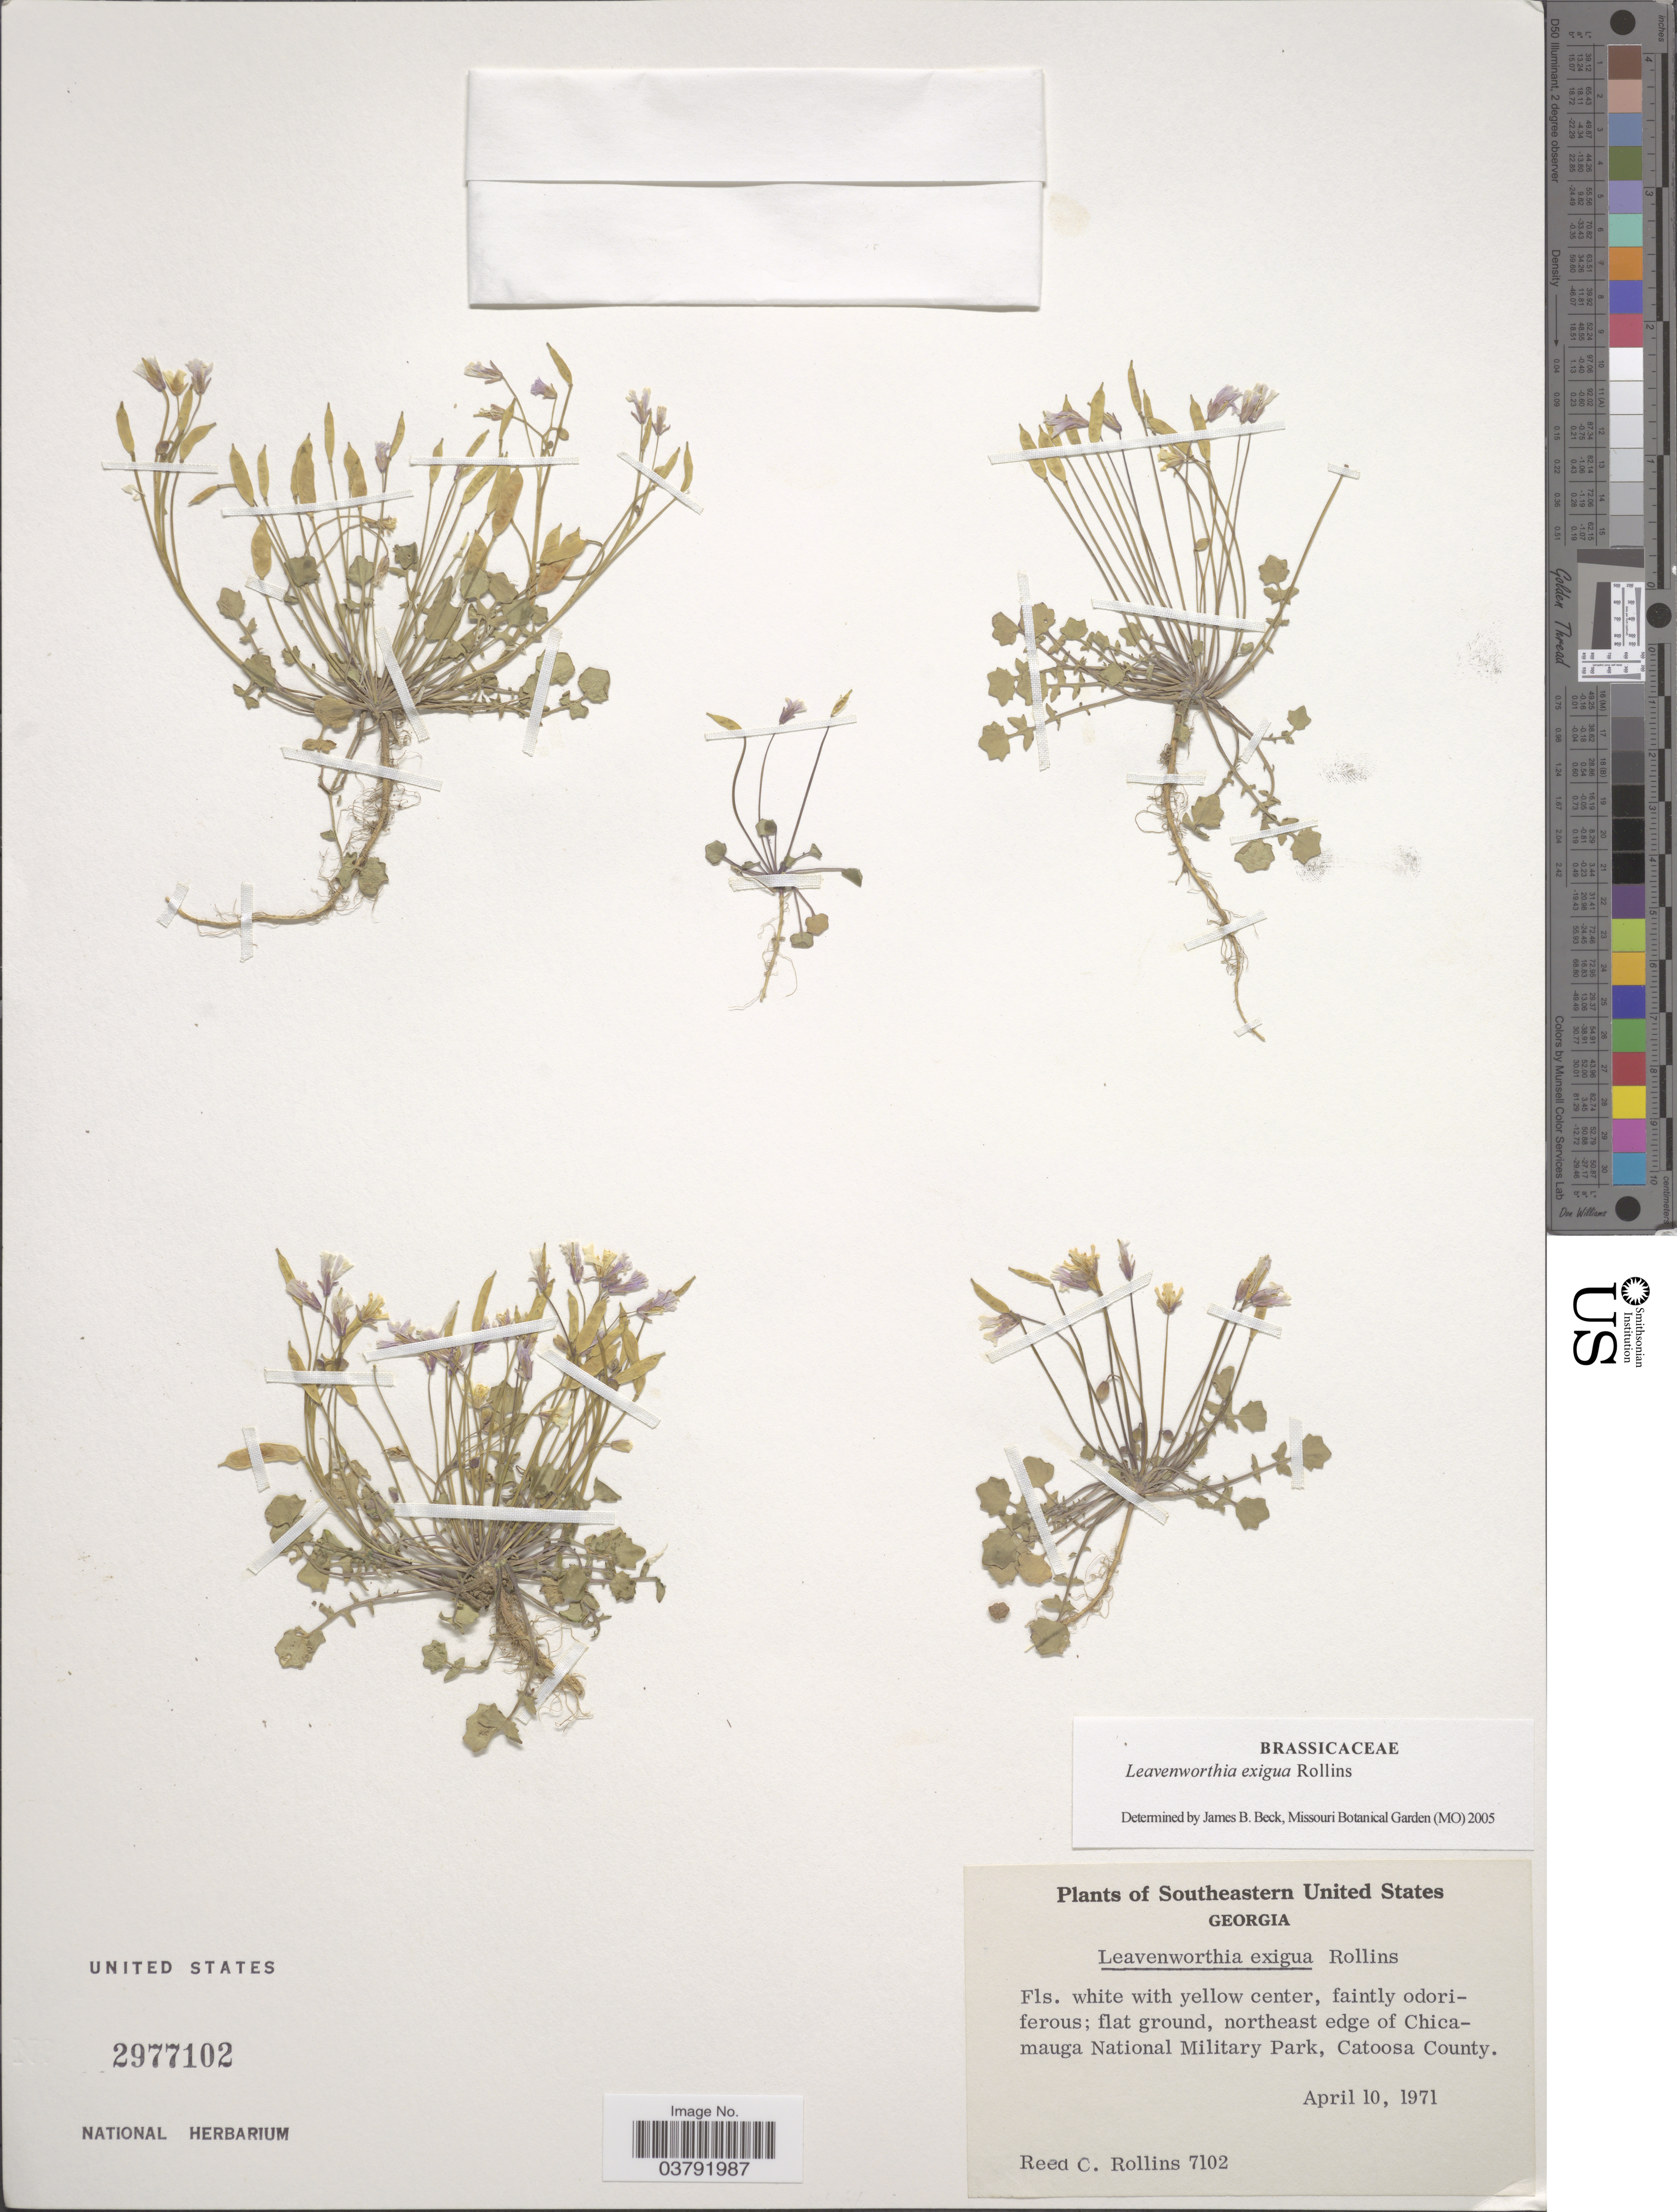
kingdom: Plantae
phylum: Tracheophyta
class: Magnoliopsida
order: Brassicales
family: Brassicaceae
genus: Leavenworthia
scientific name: Leavenworthia exigua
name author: Rollins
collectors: R. C. Rollins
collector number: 7102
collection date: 1971-04-10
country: United States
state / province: Georgia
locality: Southeastern United States. Northeast edge of Chicamauga National Military Park, Catoosa County.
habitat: flat ground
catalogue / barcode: US 2977102